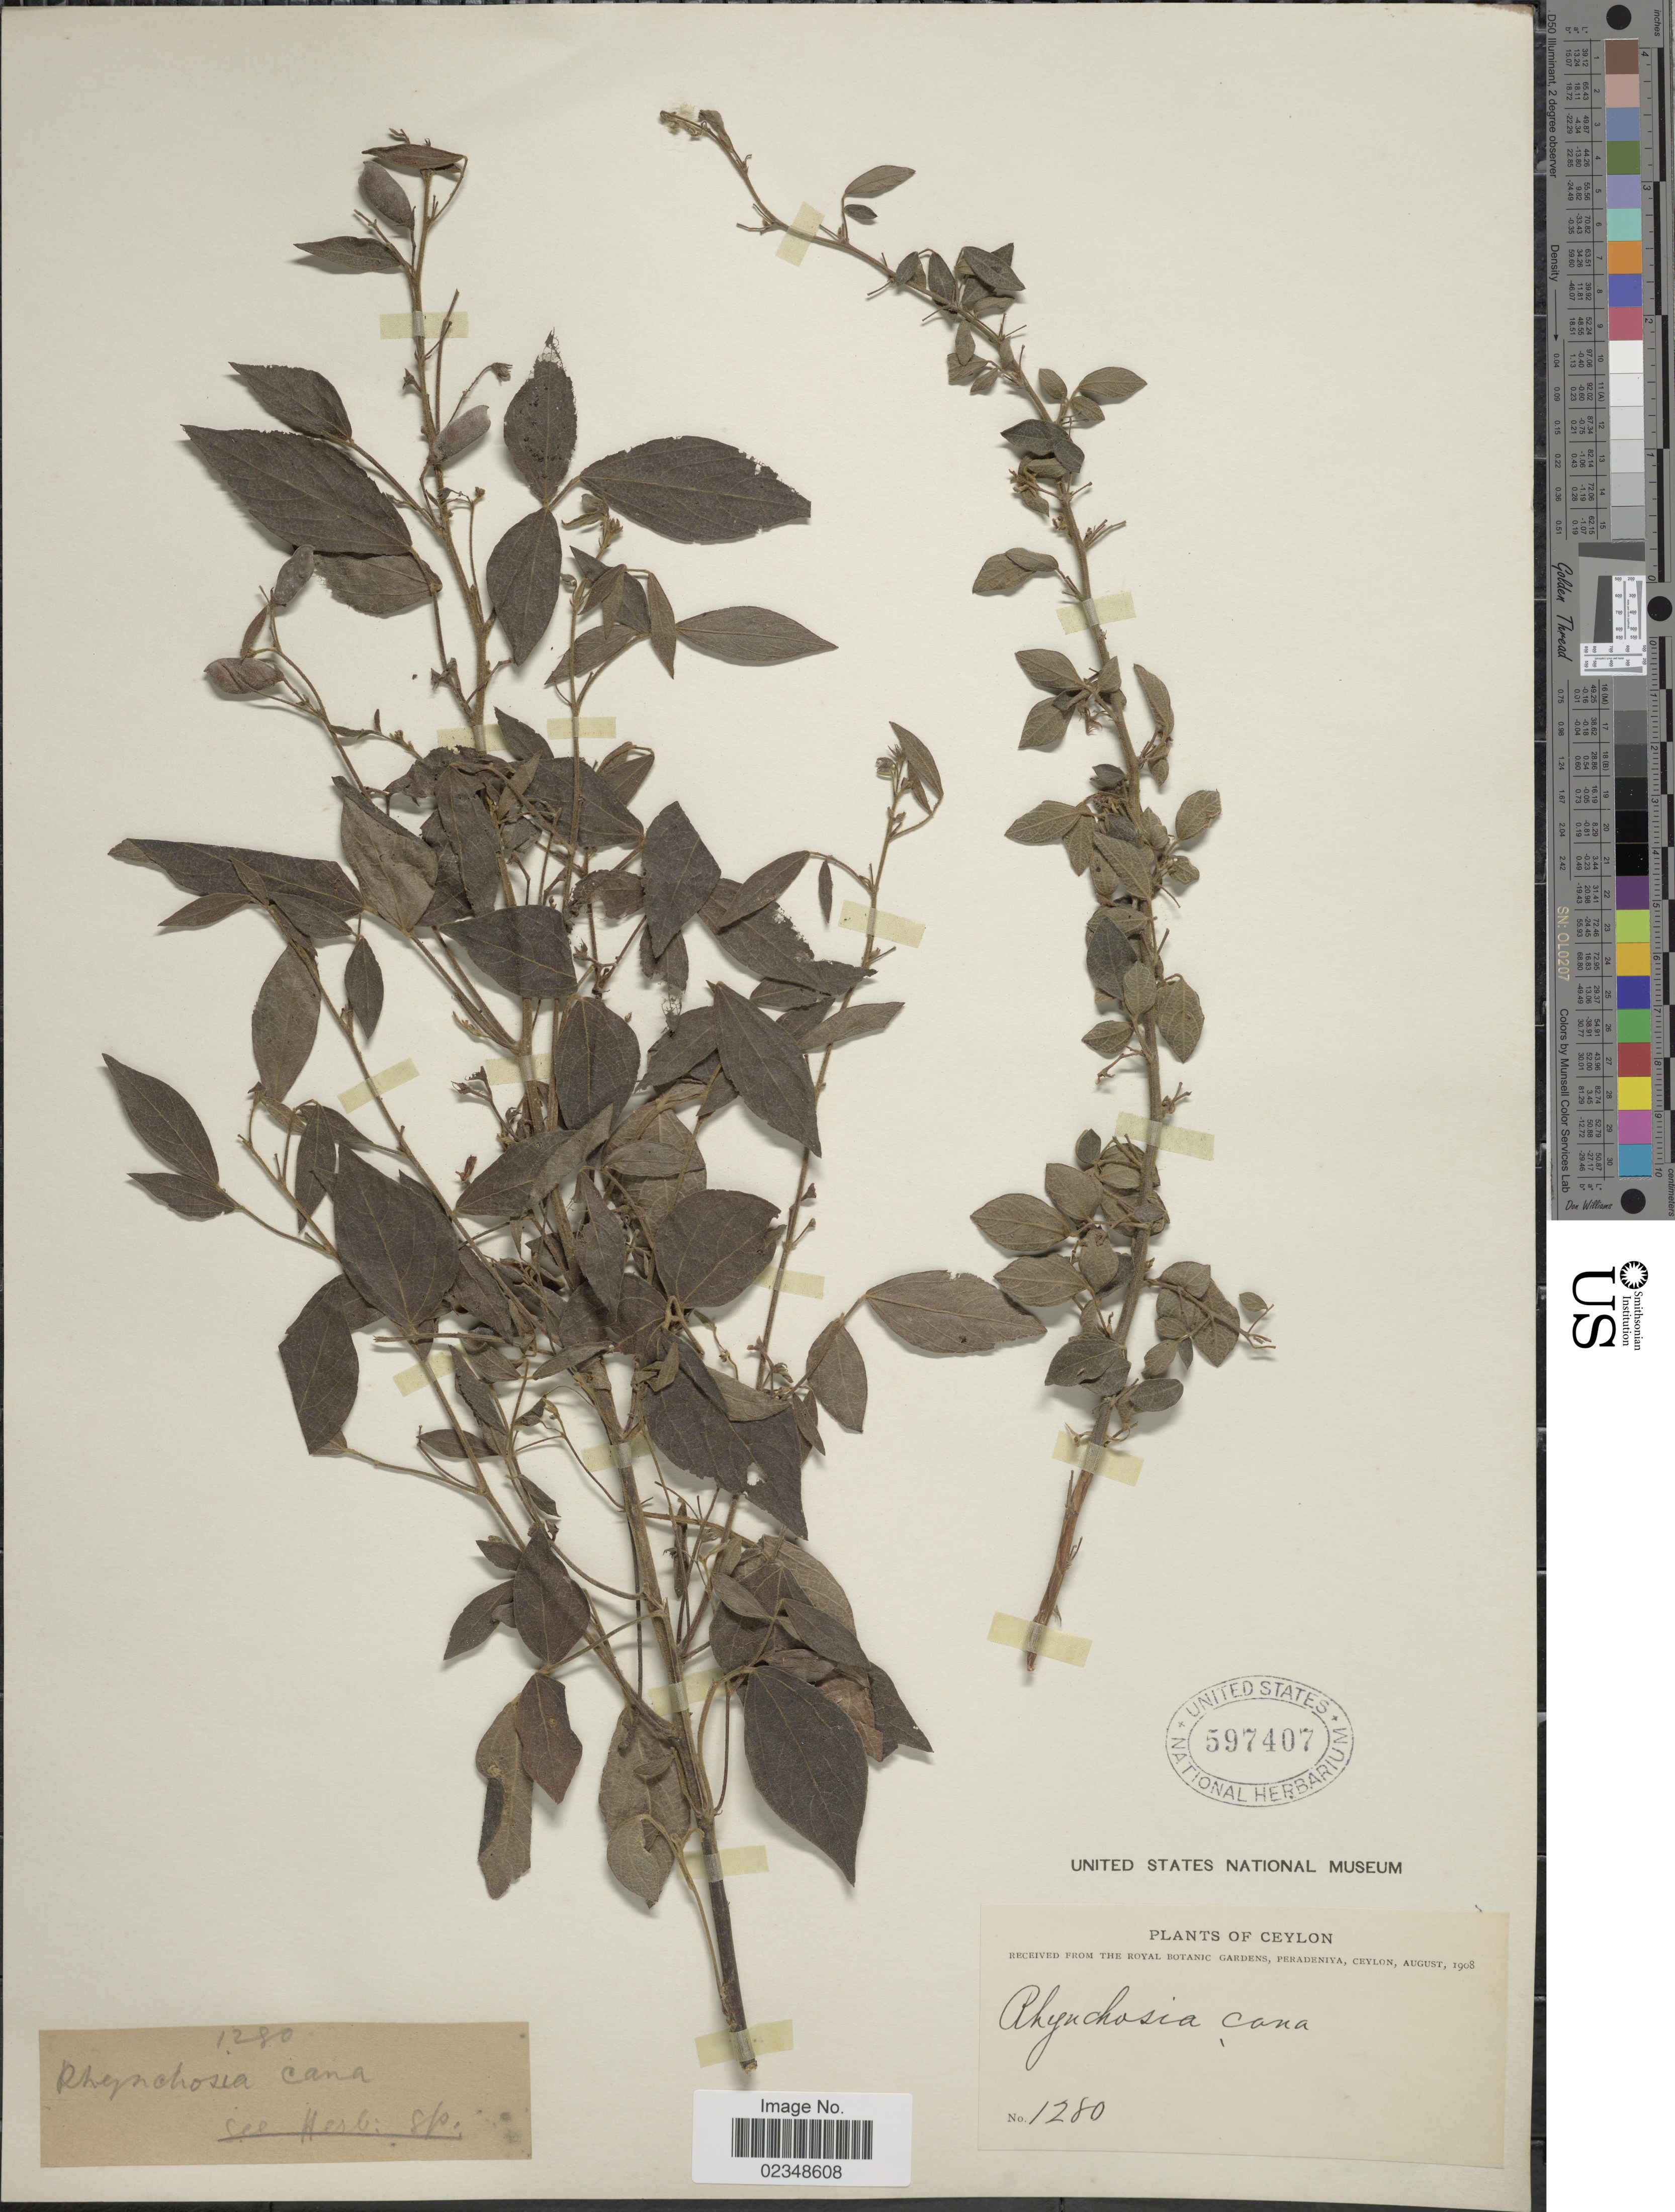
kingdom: Plantae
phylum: Tracheophyta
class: Magnoliopsida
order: Fabales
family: Fabaceae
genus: Rhynchosia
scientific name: Rhynchosia cana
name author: DC.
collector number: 1280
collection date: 1908-08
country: Sri Lanka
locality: Ceylon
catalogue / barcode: US 597407